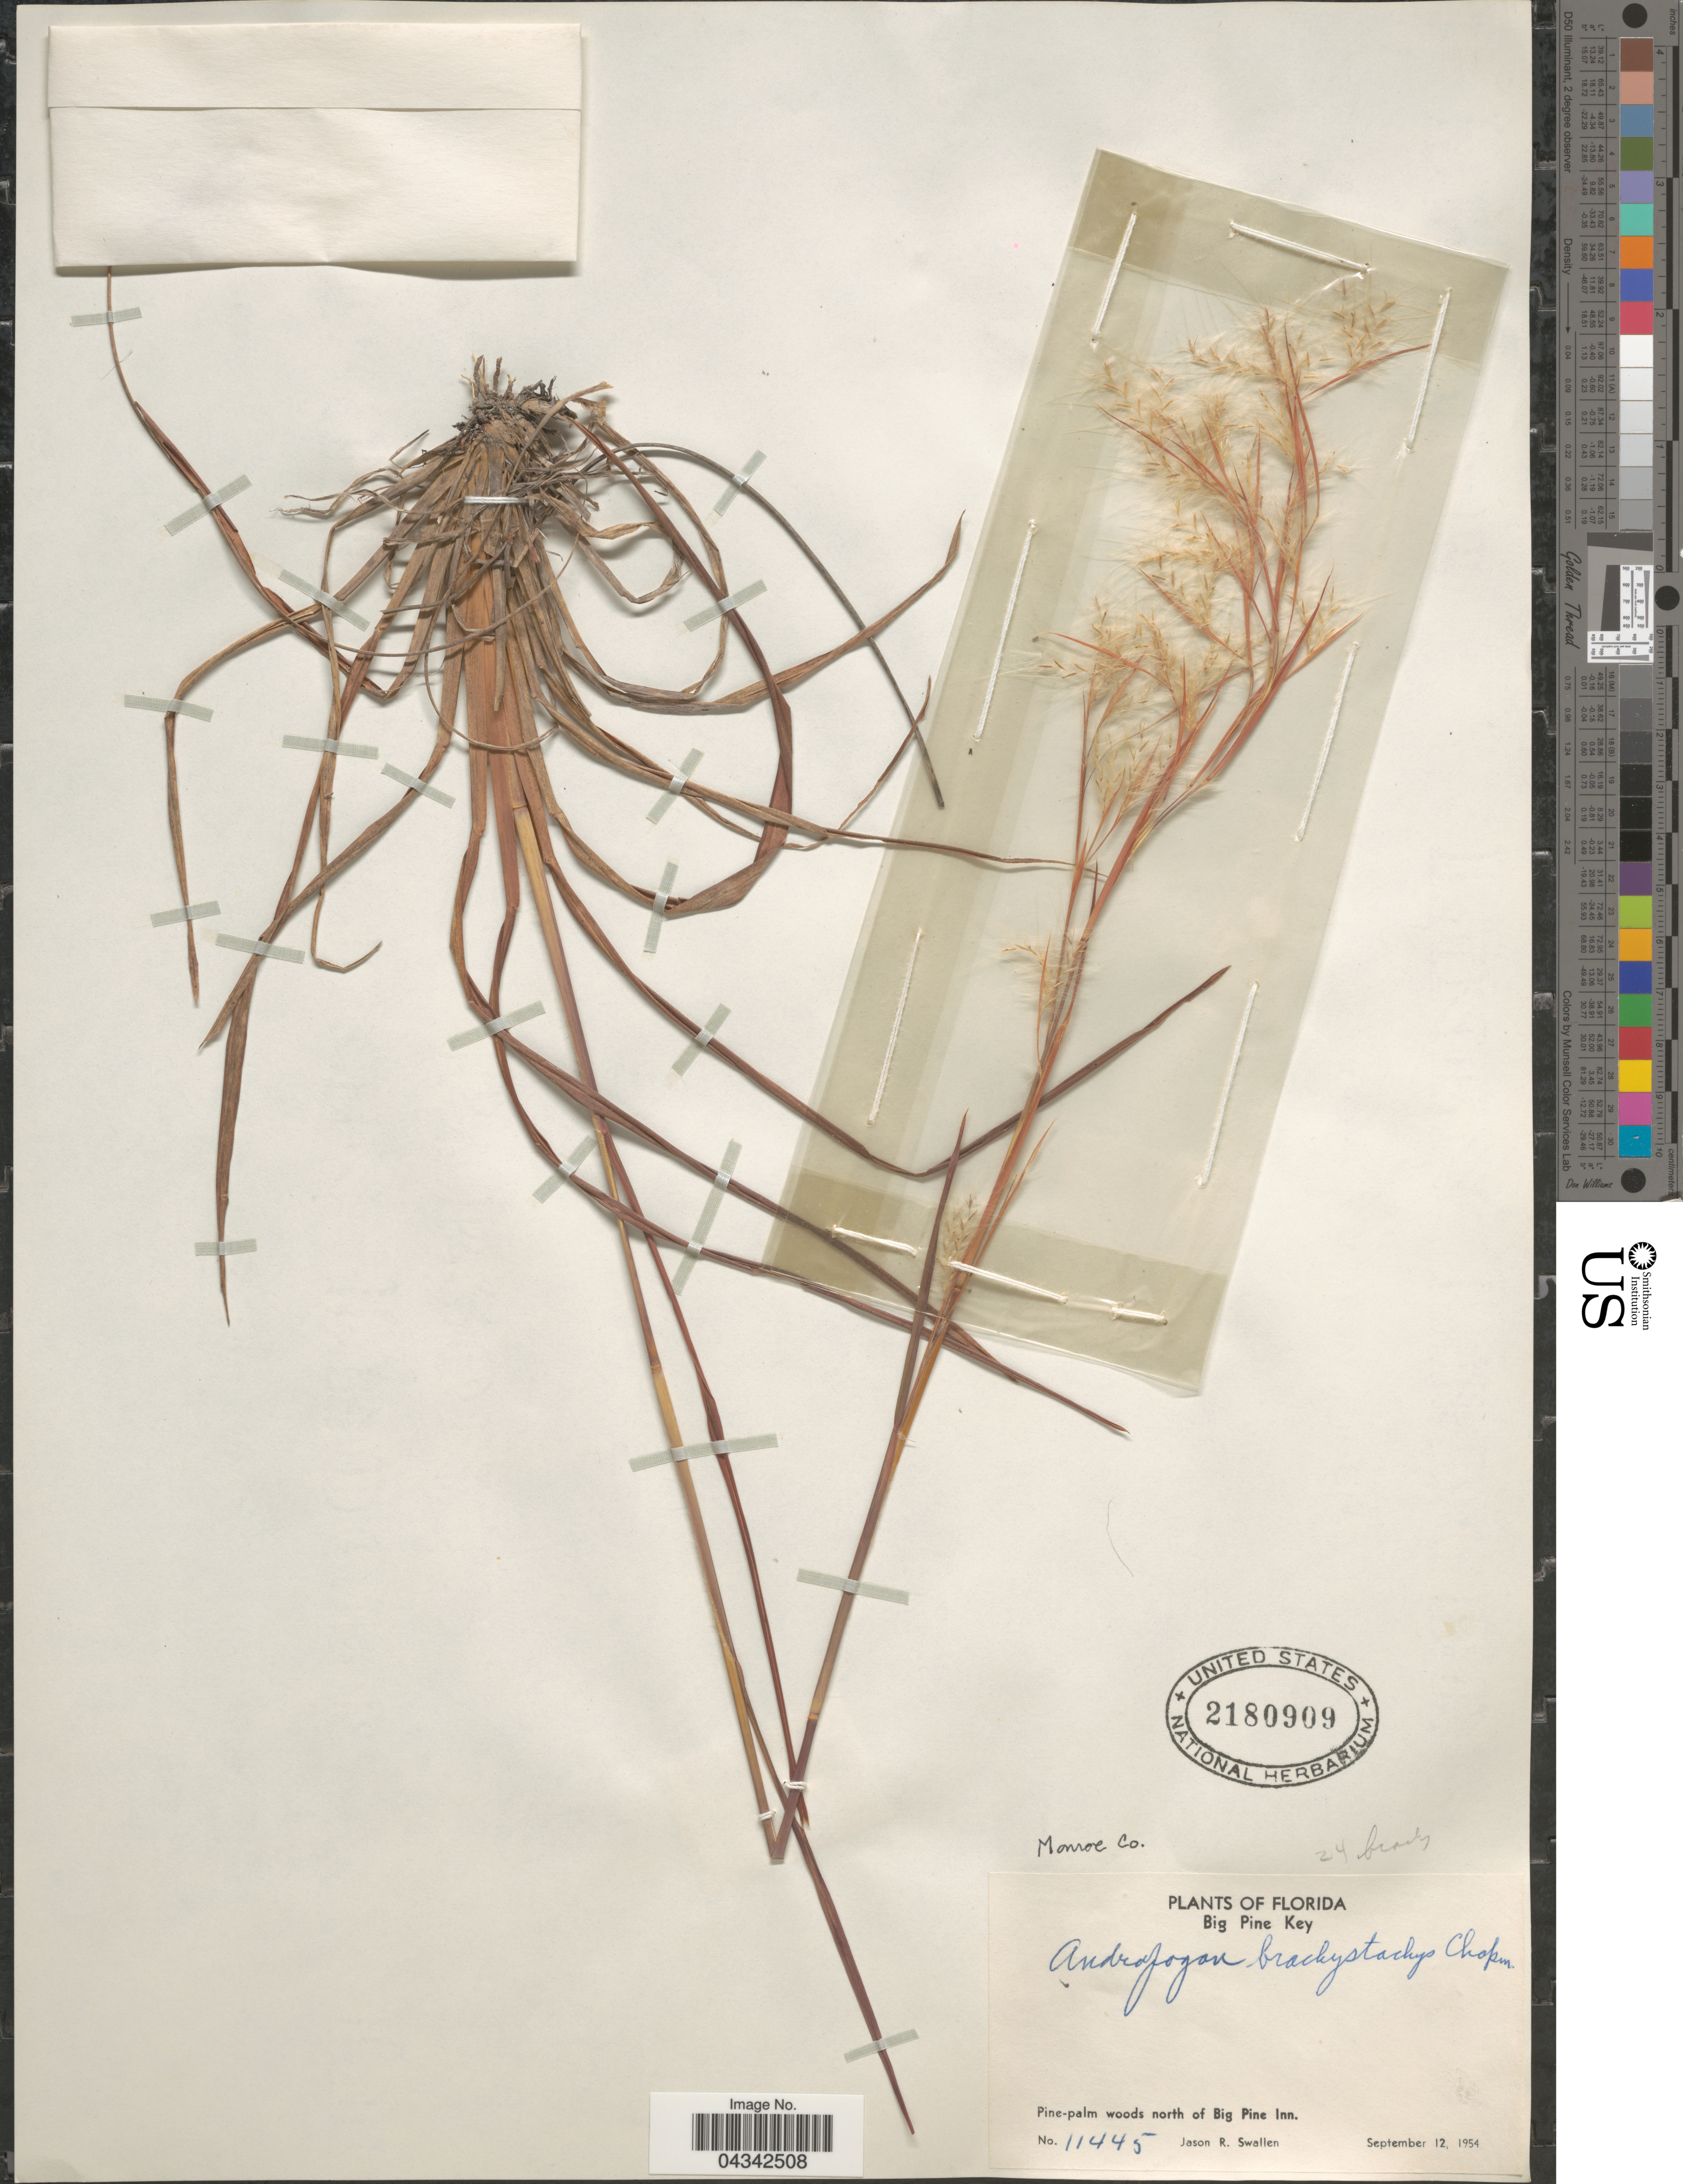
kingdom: Plantae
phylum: Tracheophyta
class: Liliopsida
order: Poales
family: Poaceae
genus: Andropogon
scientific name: Andropogon brachystachyus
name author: Chapm.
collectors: J. R. Swallen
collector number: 11445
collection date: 1954-09-12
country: United States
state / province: Florida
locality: Monroe Co. Big Pine Key. Pine-palm woods north of Big Pine Inn.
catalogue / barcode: US 2180909